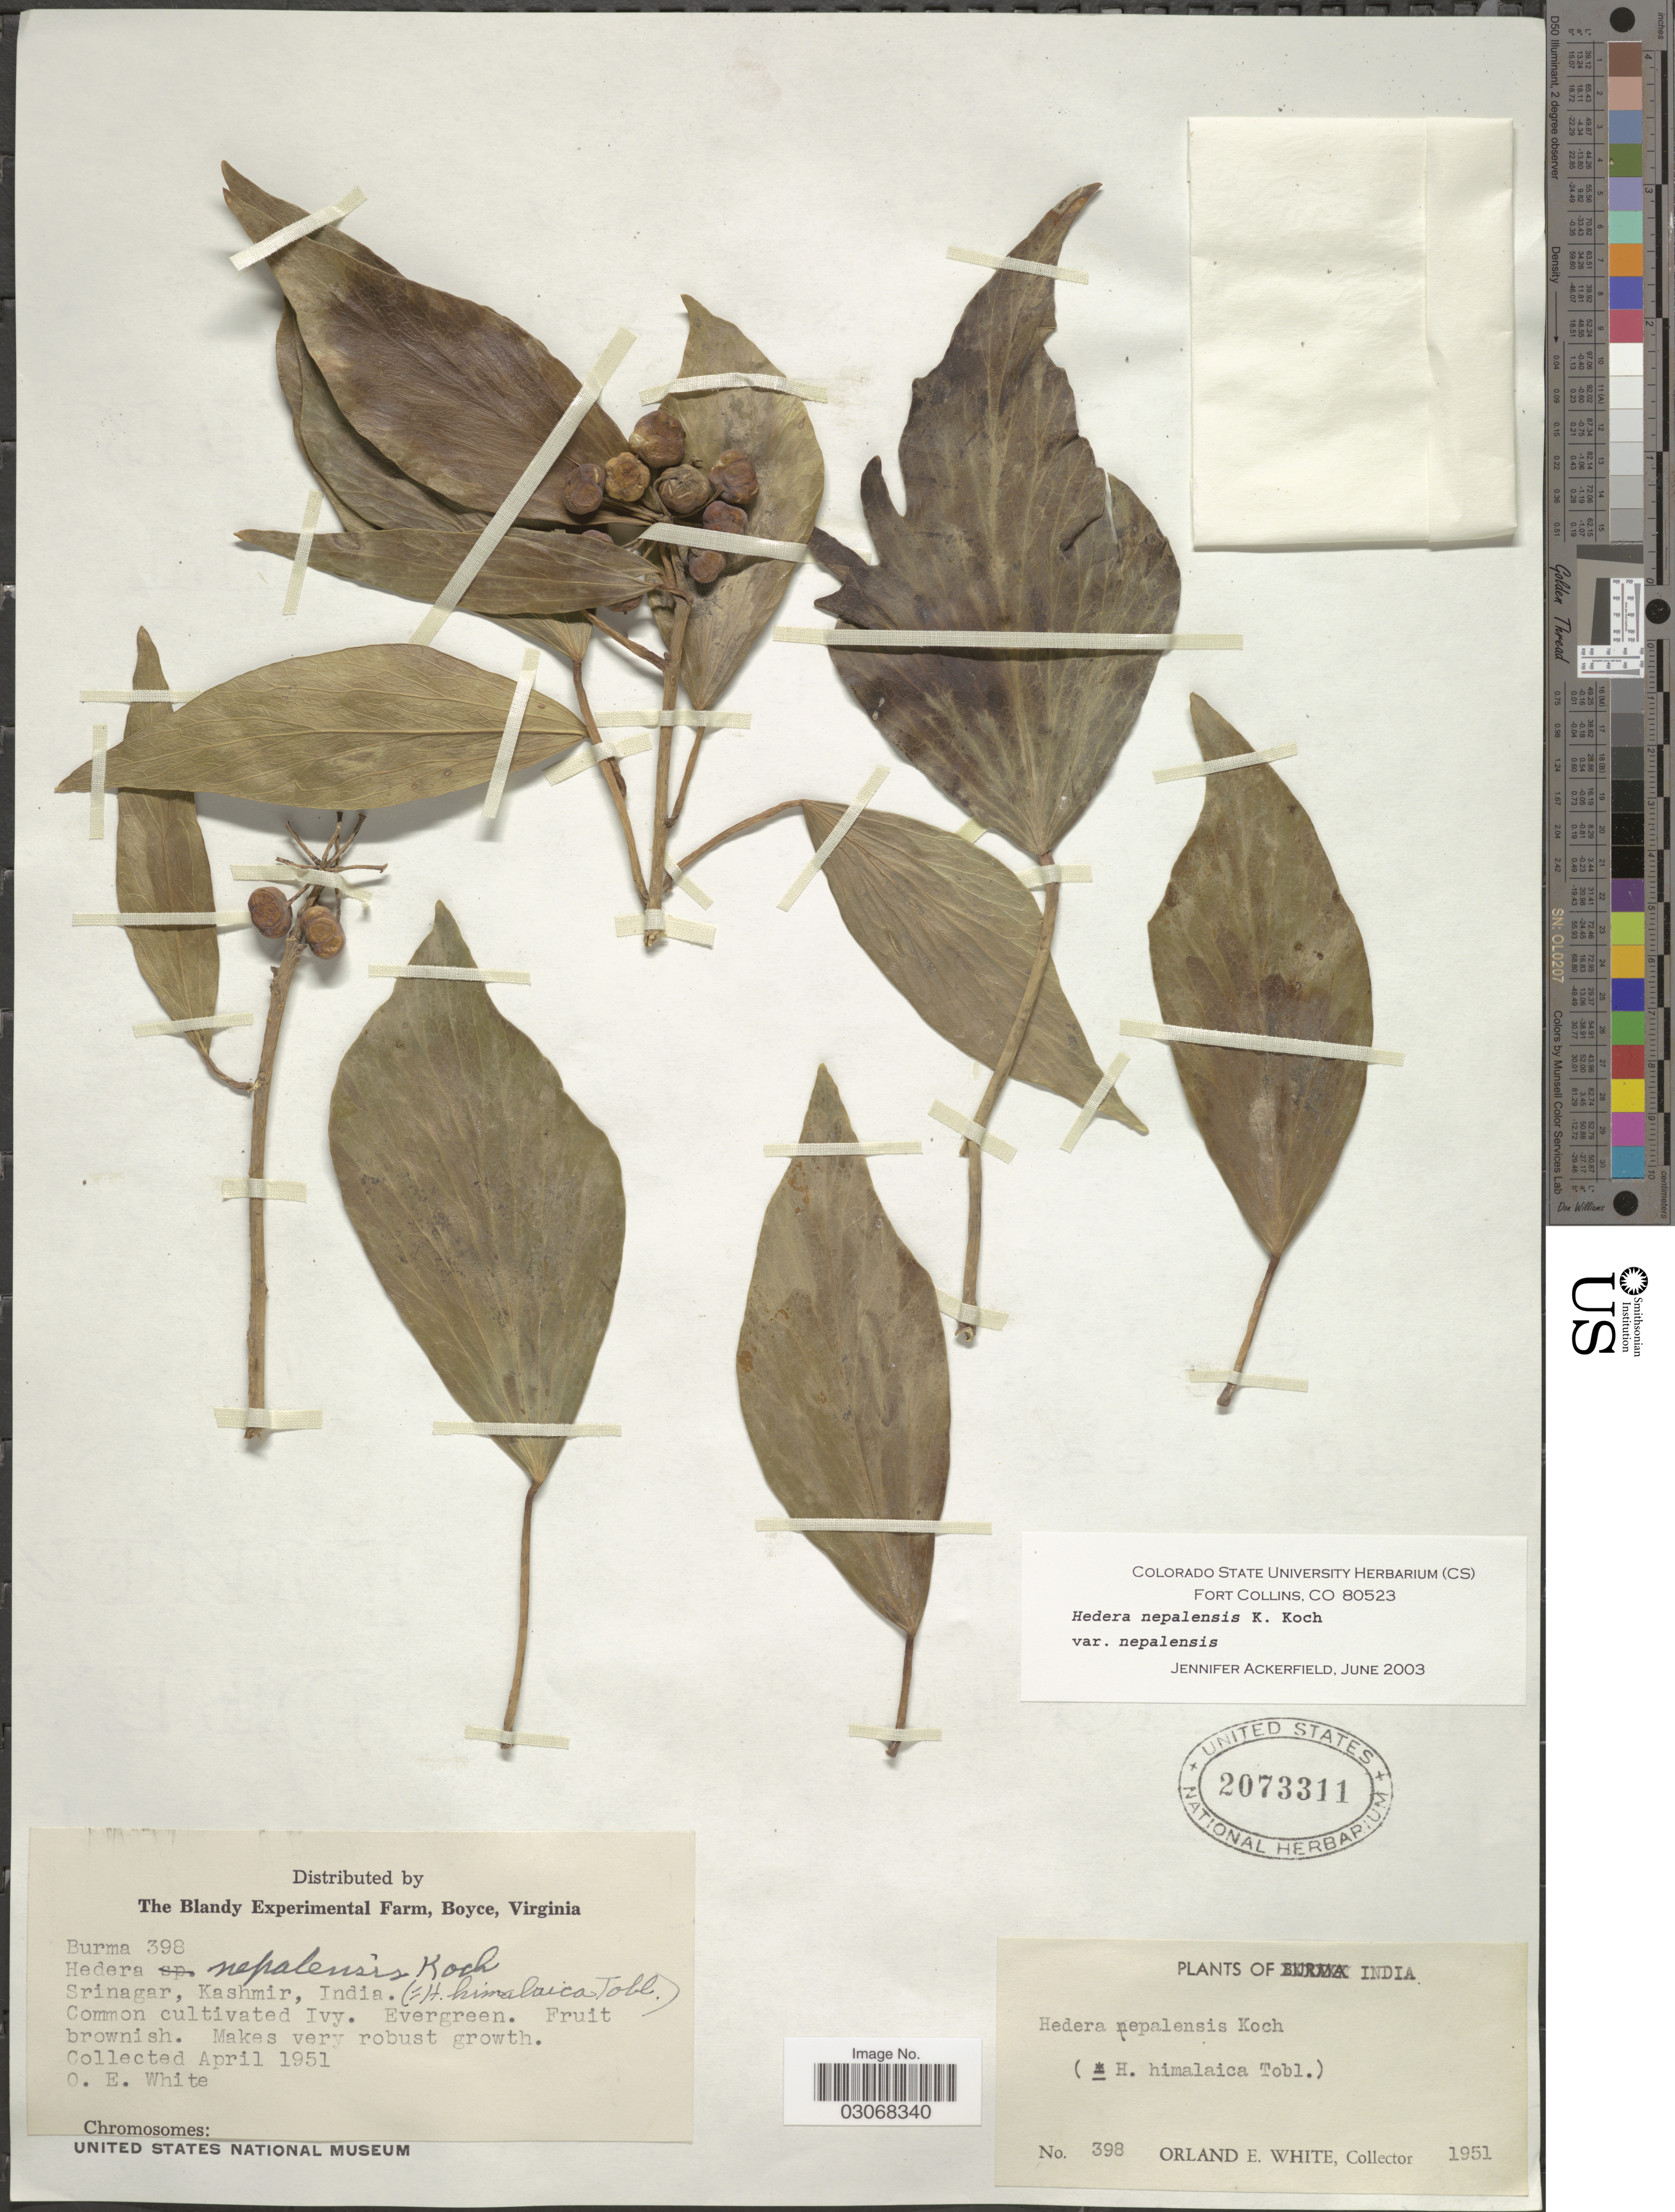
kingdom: Plantae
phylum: Tracheophyta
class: Magnoliopsida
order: Apiales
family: Araliaceae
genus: Hedera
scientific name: Hedera nepalensis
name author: K. Koch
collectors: O. E. White & Burma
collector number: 398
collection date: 1951-04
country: United States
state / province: Virginia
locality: The Blandy Experimental Farm, Boyce.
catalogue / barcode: US 2073311